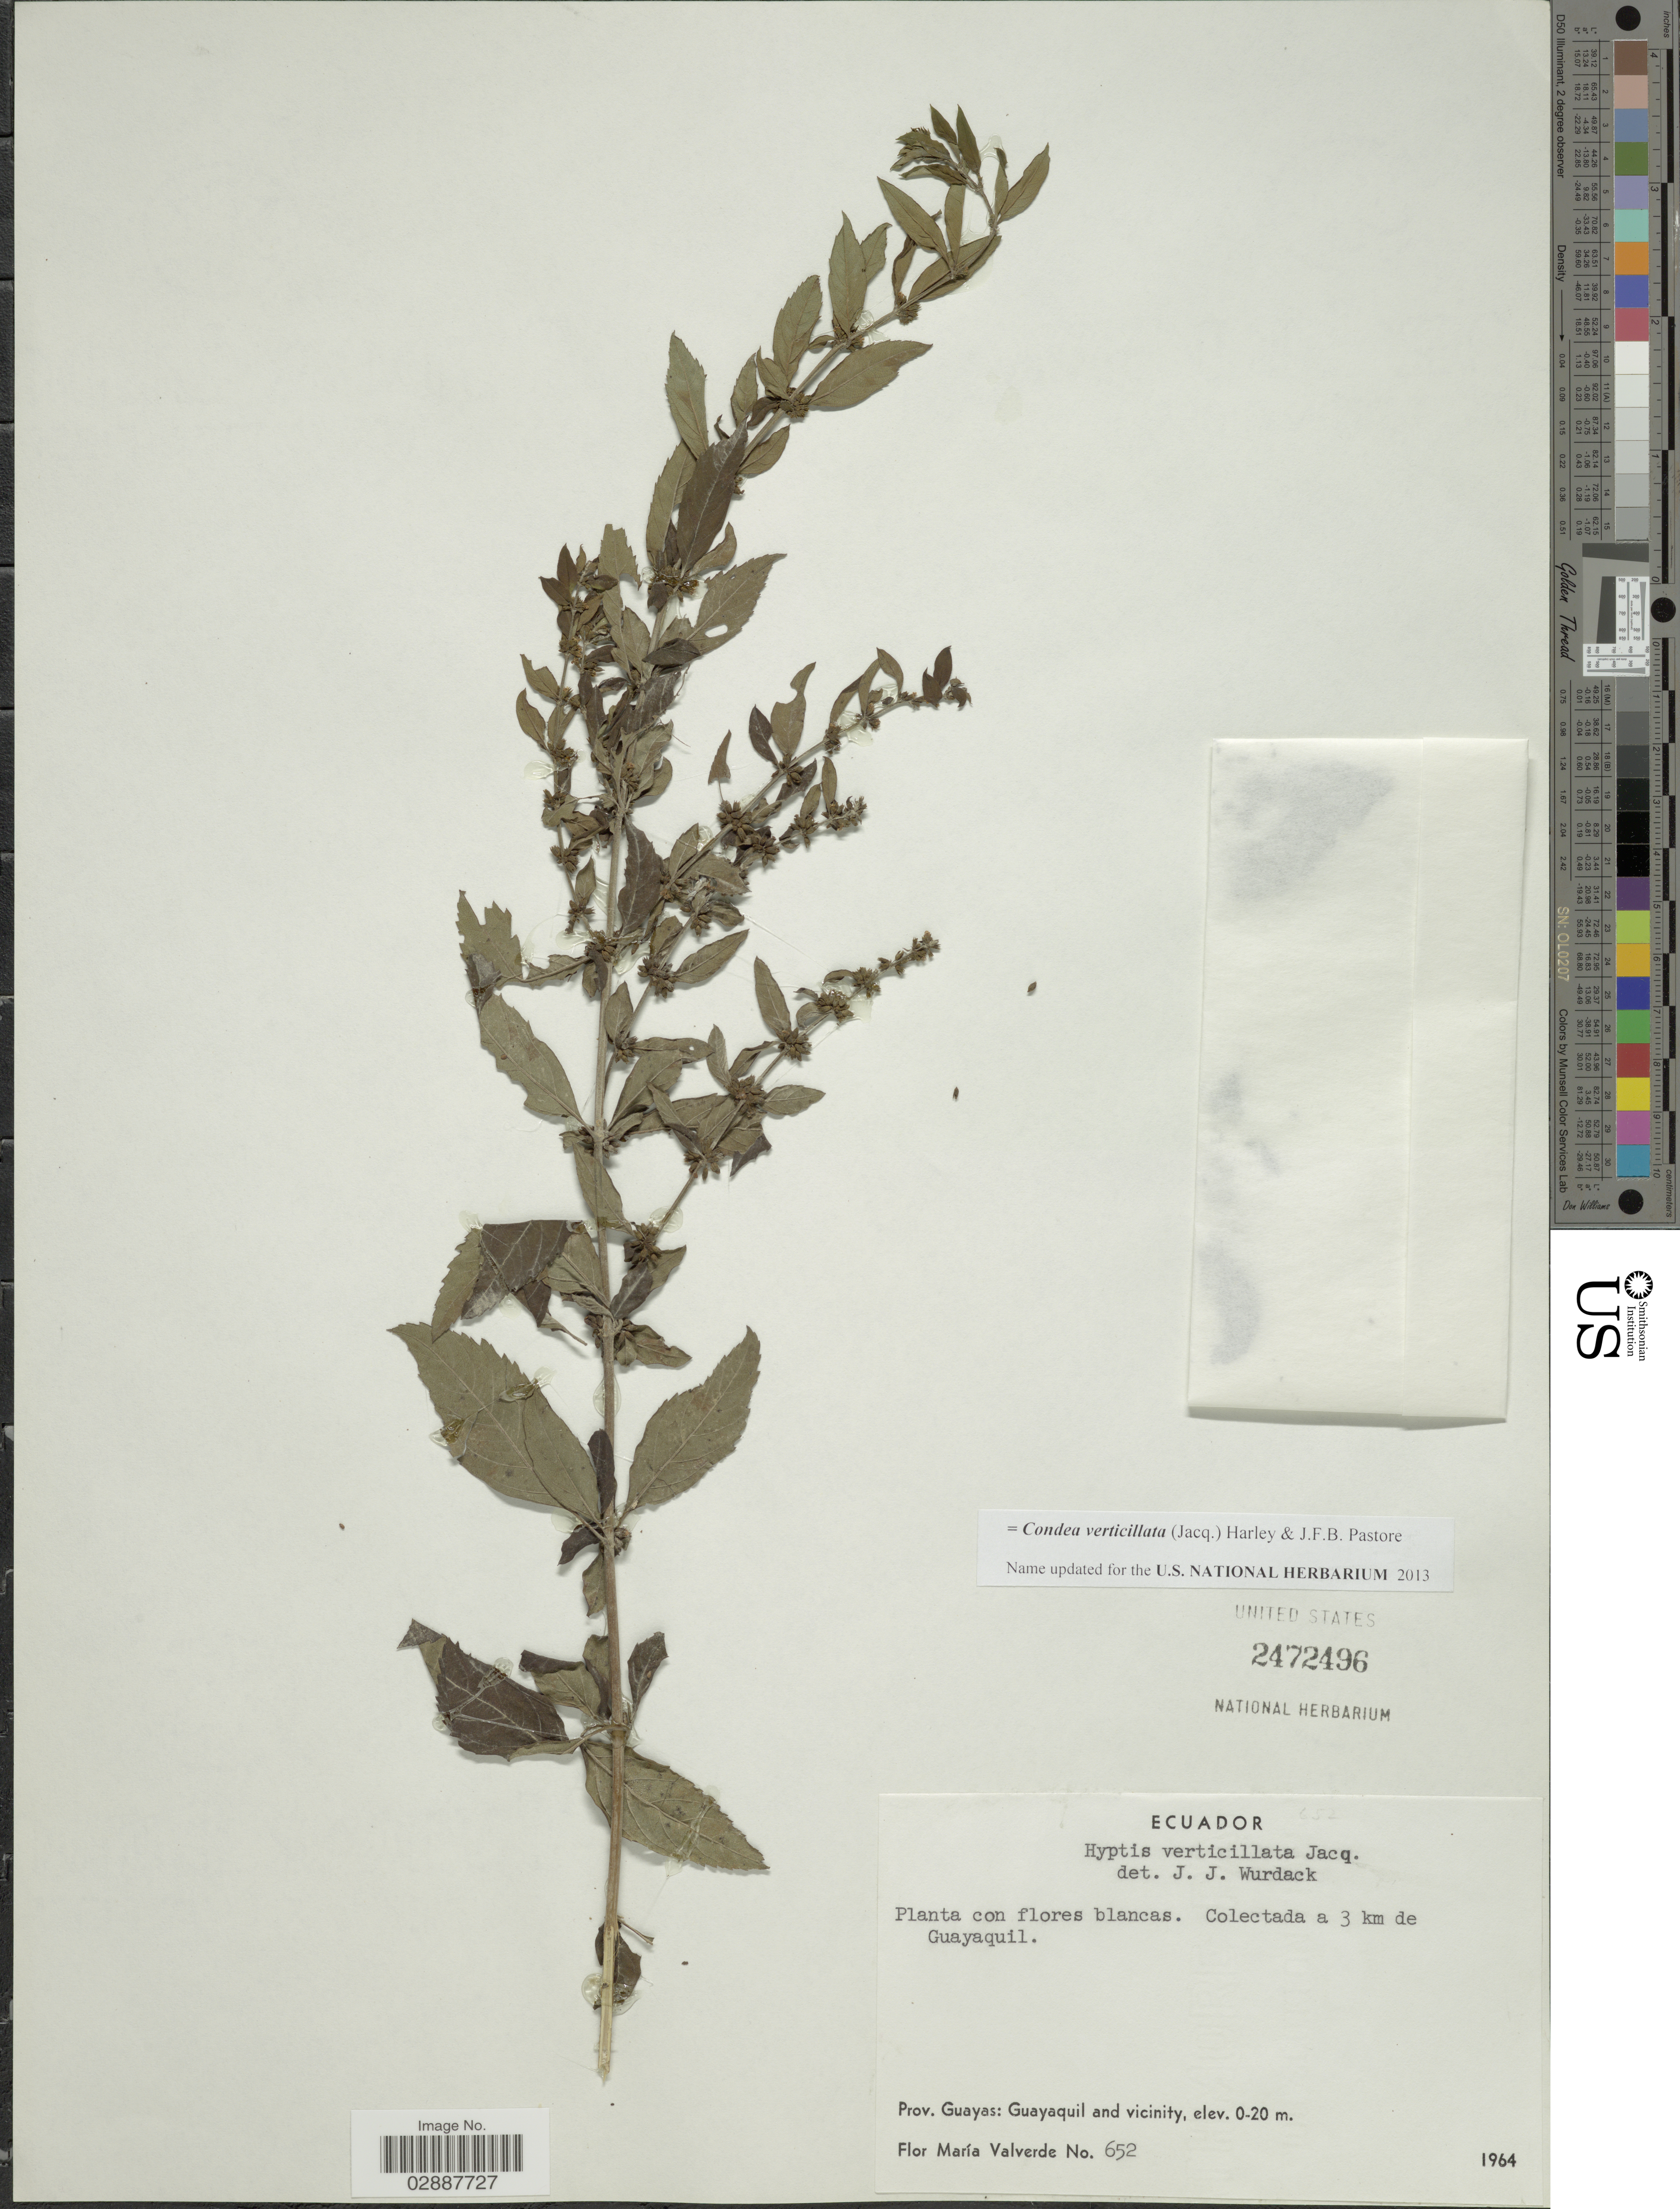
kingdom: Plantae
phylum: Tracheophyta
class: Magnoliopsida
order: Lamiales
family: Lamiaceae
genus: Condea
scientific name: Condea verticillata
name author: (Jacq.) Harley & J.F.B. Pastore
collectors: F. M. Valverde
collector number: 652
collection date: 1964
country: Ecuador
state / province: Guayas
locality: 3 km de Guayaquil. Guayaquil and vicinity.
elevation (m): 0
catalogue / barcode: US 2472496